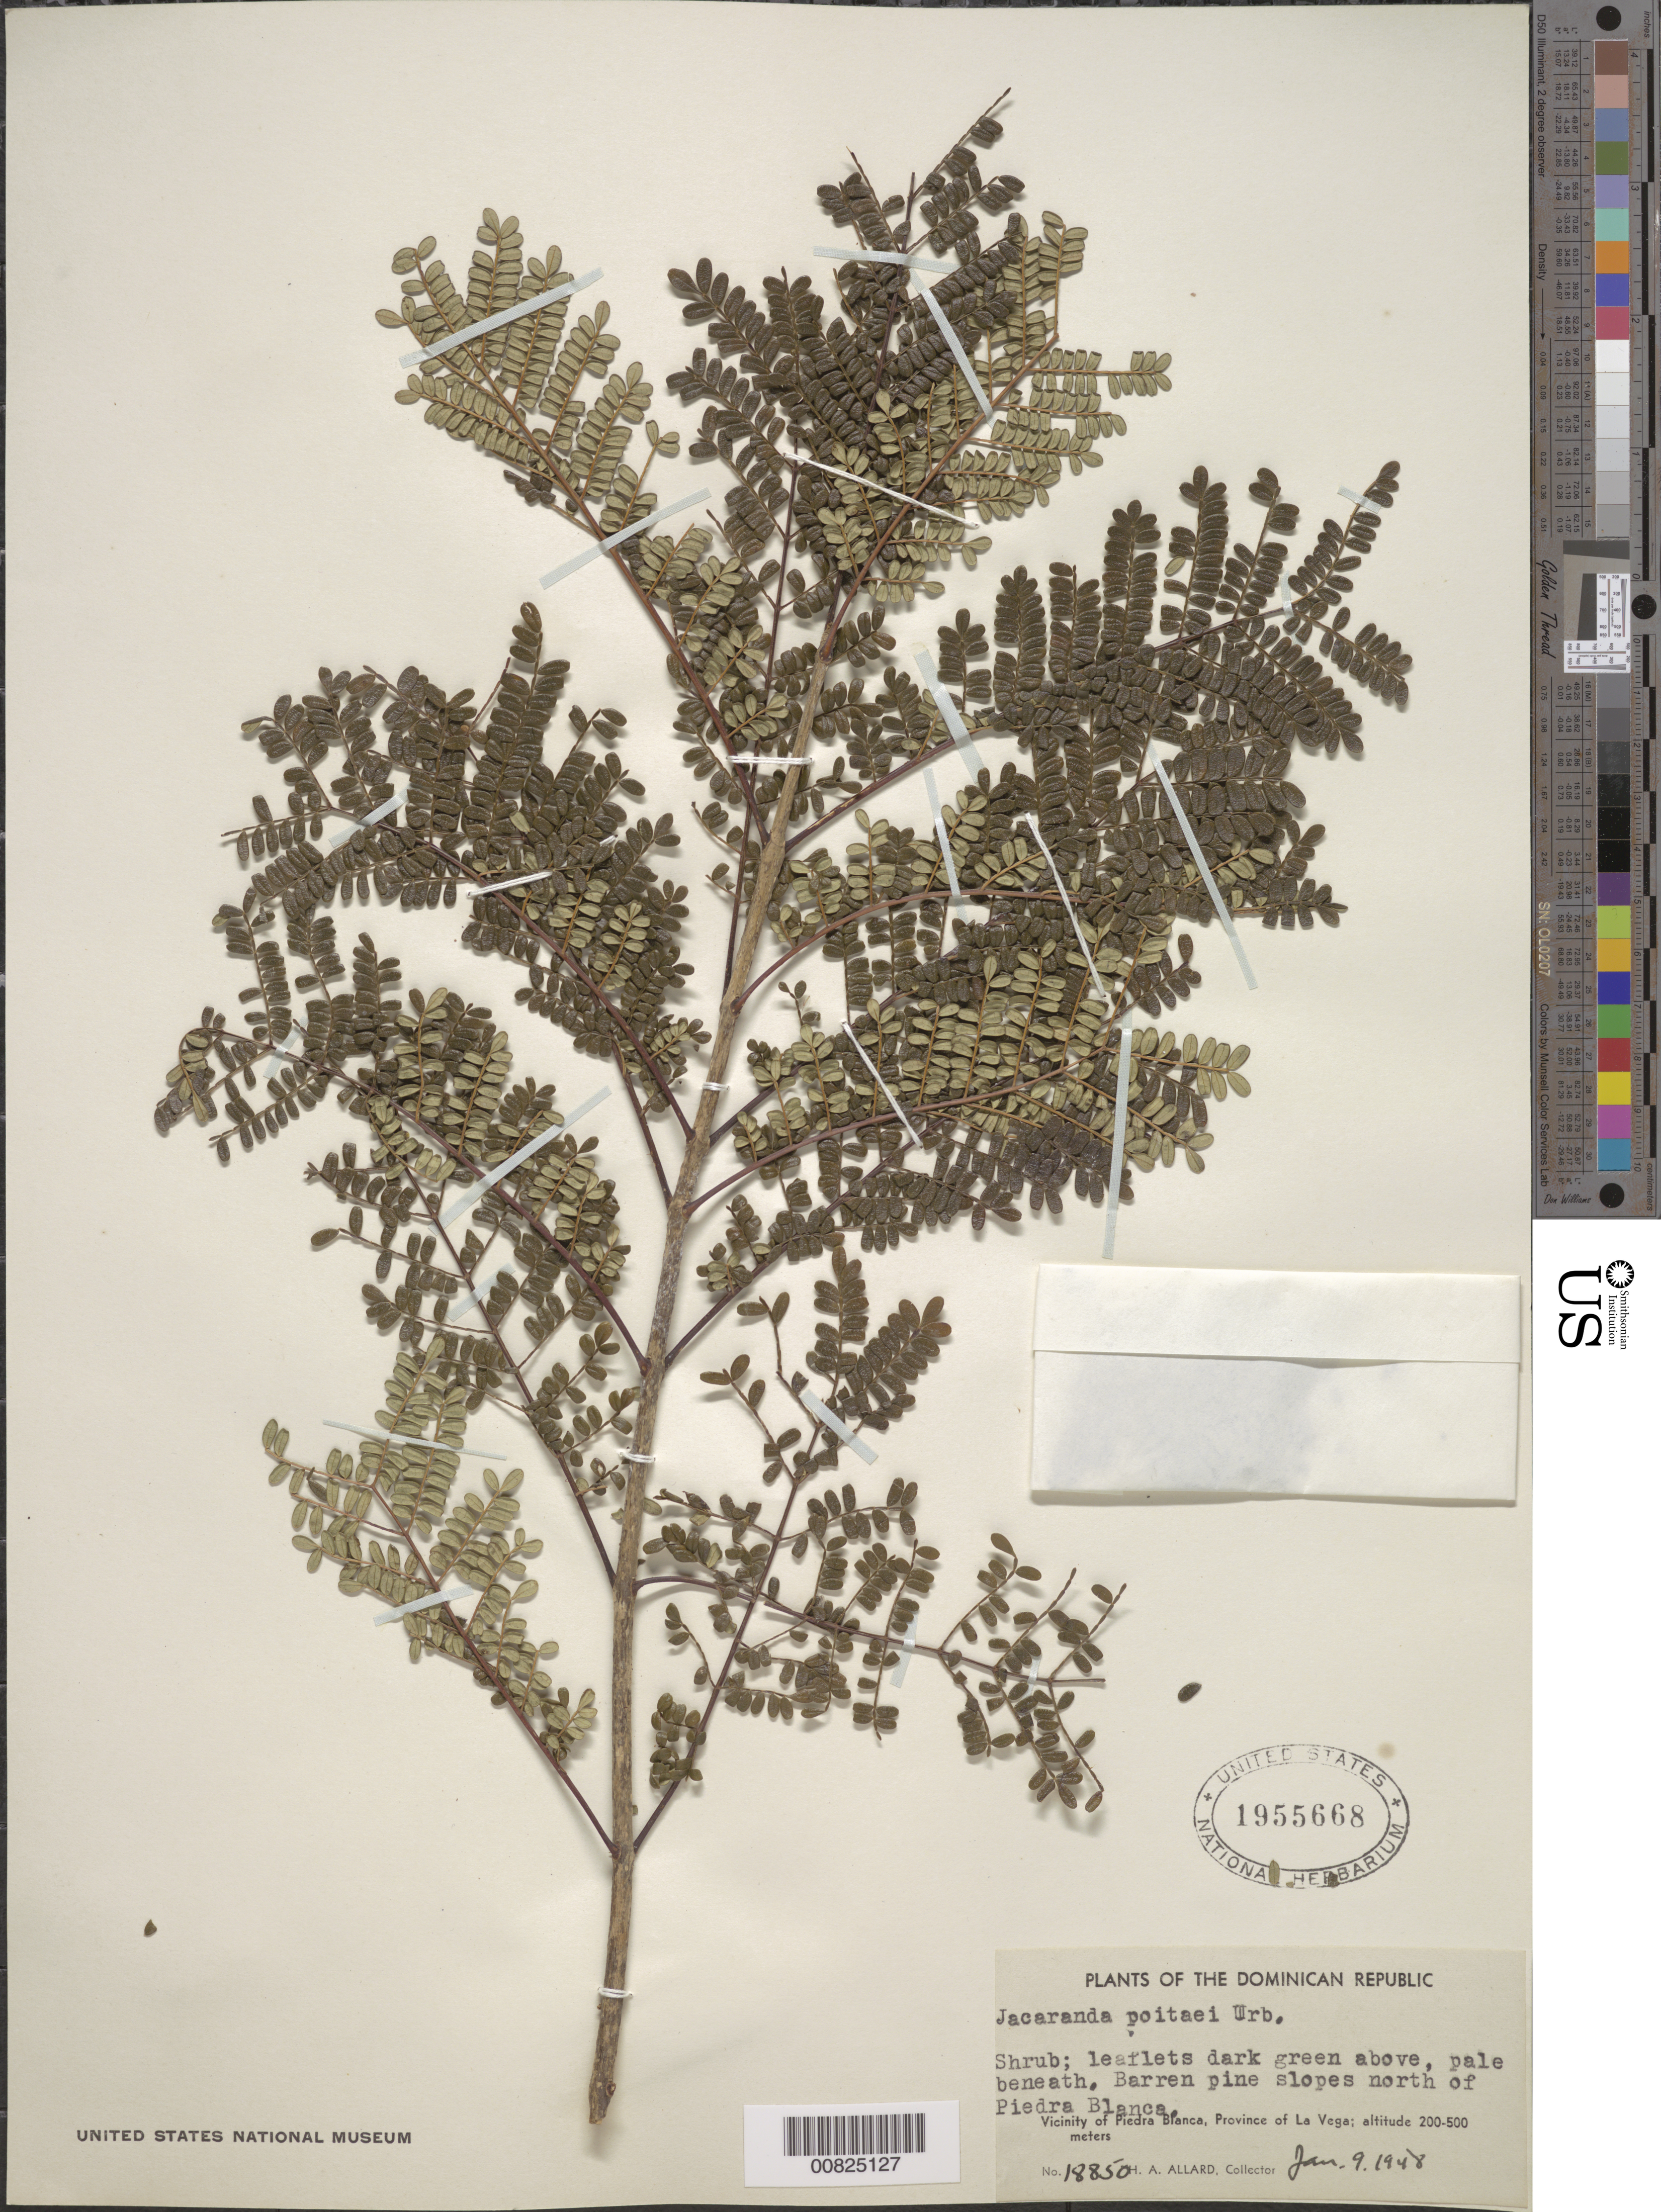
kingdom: Plantae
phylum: Tracheophyta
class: Magnoliopsida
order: Lamiales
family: Bignoniaceae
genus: Jacaranda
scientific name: Jacaranda poitaei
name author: Urb.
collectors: H. A. Allard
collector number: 18850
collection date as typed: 09 Jan 1948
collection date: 1948-01-09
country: Dominican Republic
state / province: La Vega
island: Hispaniola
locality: Vicinity of Piedra Blanca, N of city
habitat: Barren pine slopes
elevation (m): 200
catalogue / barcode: US 1955668